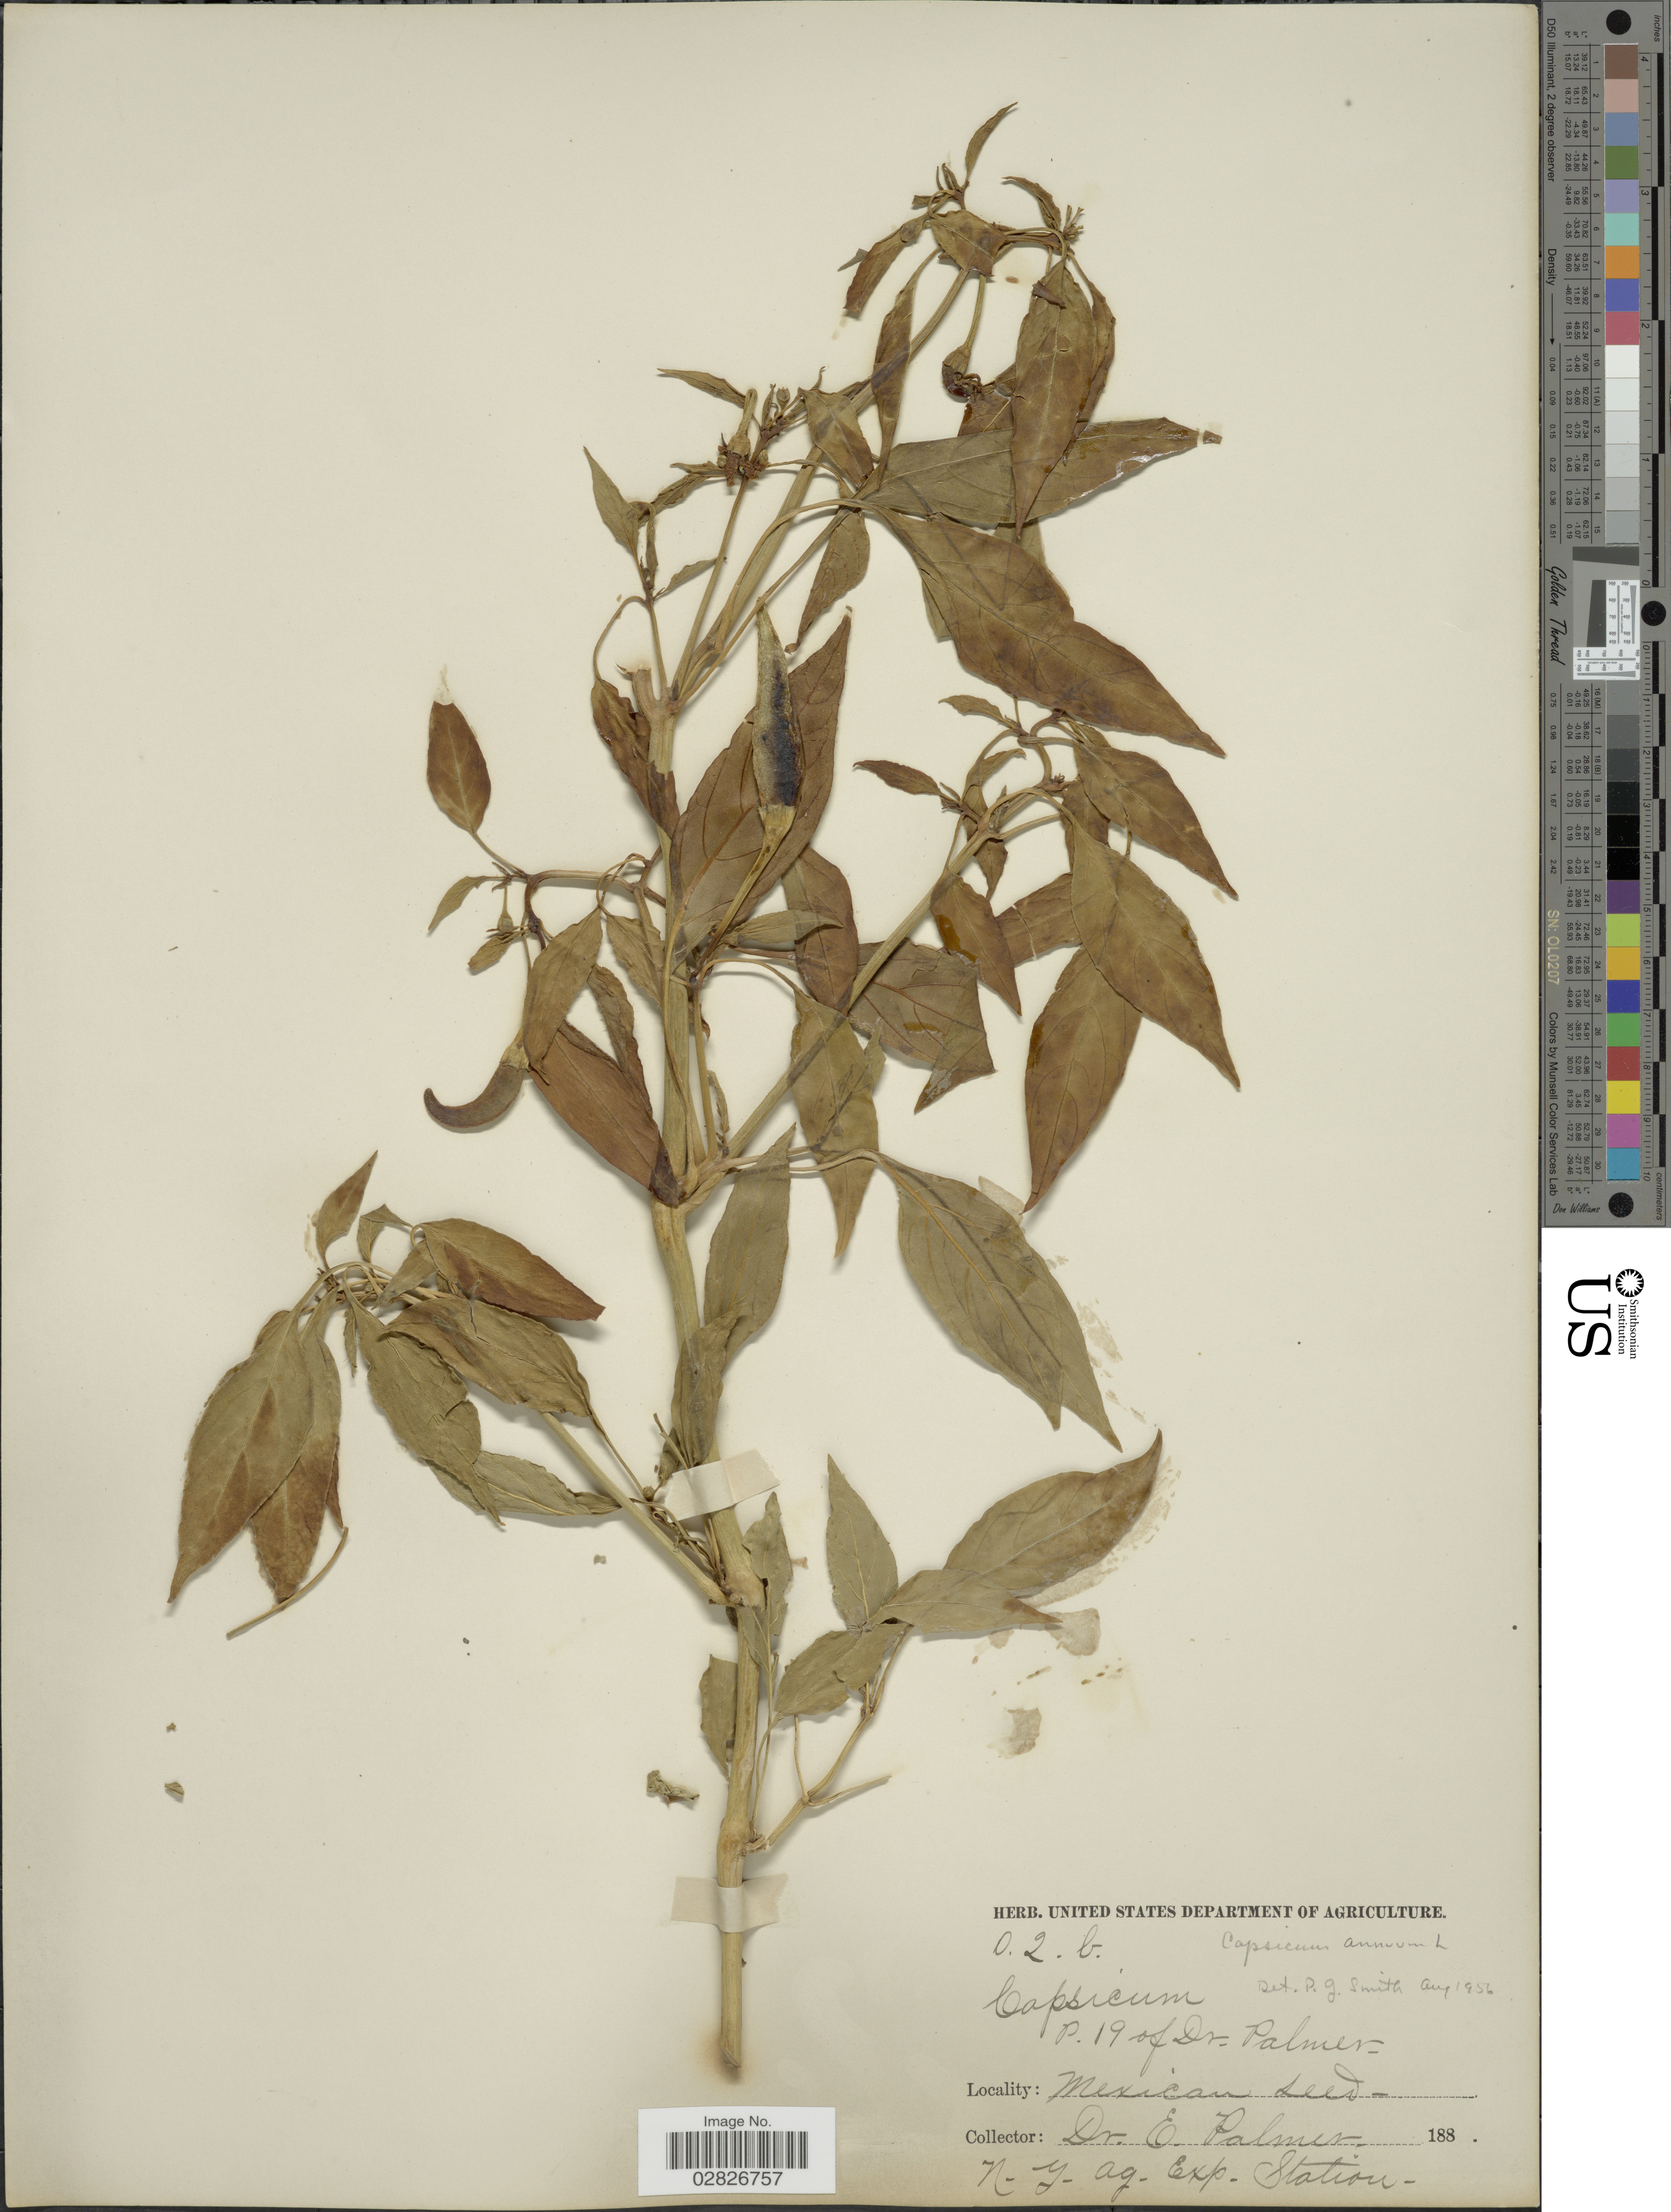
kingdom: Plantae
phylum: Tracheophyta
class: Magnoliopsida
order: Solanales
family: Solanaceae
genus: Capsicum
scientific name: Capsicum sp.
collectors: E. Palmer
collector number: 02b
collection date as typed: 188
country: United States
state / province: New York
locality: N.Y. Ag. Exp. Station.